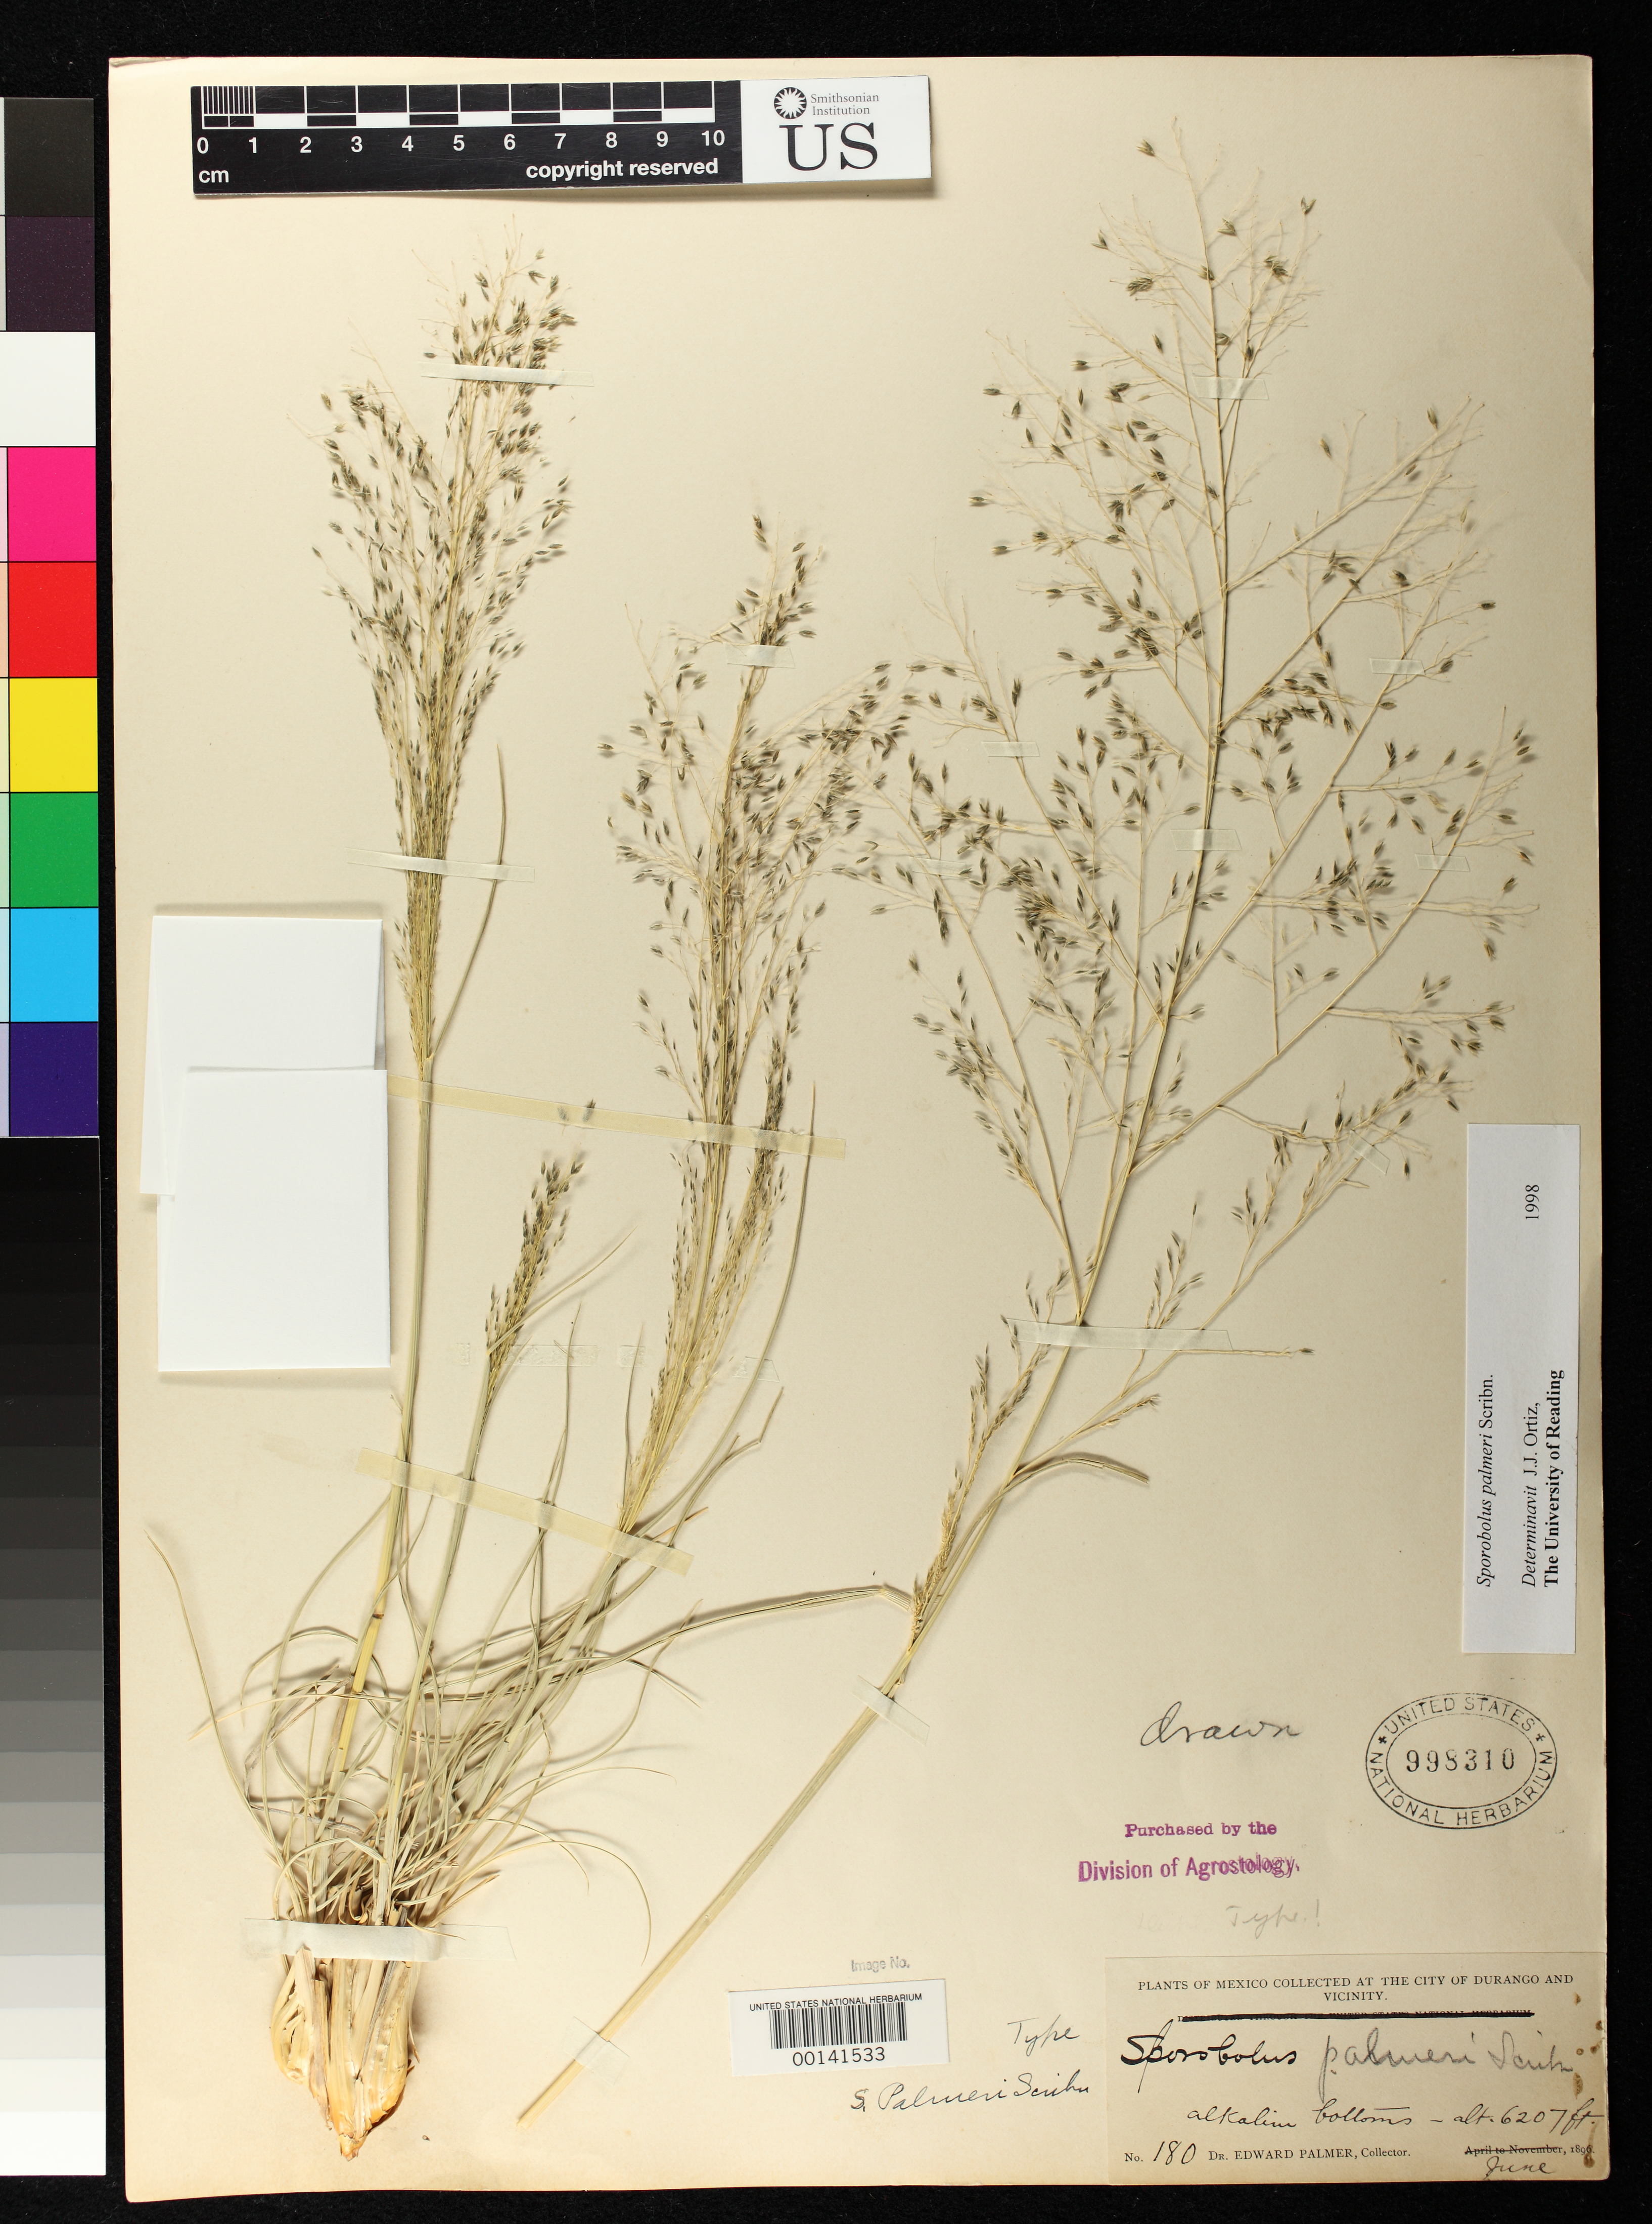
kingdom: Plantae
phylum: Tracheophyta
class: Liliopsida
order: Poales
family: Poaceae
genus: Sporobolus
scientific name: Sporobolus palmeri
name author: Scribn.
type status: Holotype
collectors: E. Palmer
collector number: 180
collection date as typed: Jun 1896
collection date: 1896-06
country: Mexico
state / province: Durango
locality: City of Durango & vicinity.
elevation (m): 1892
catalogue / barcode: US 998310